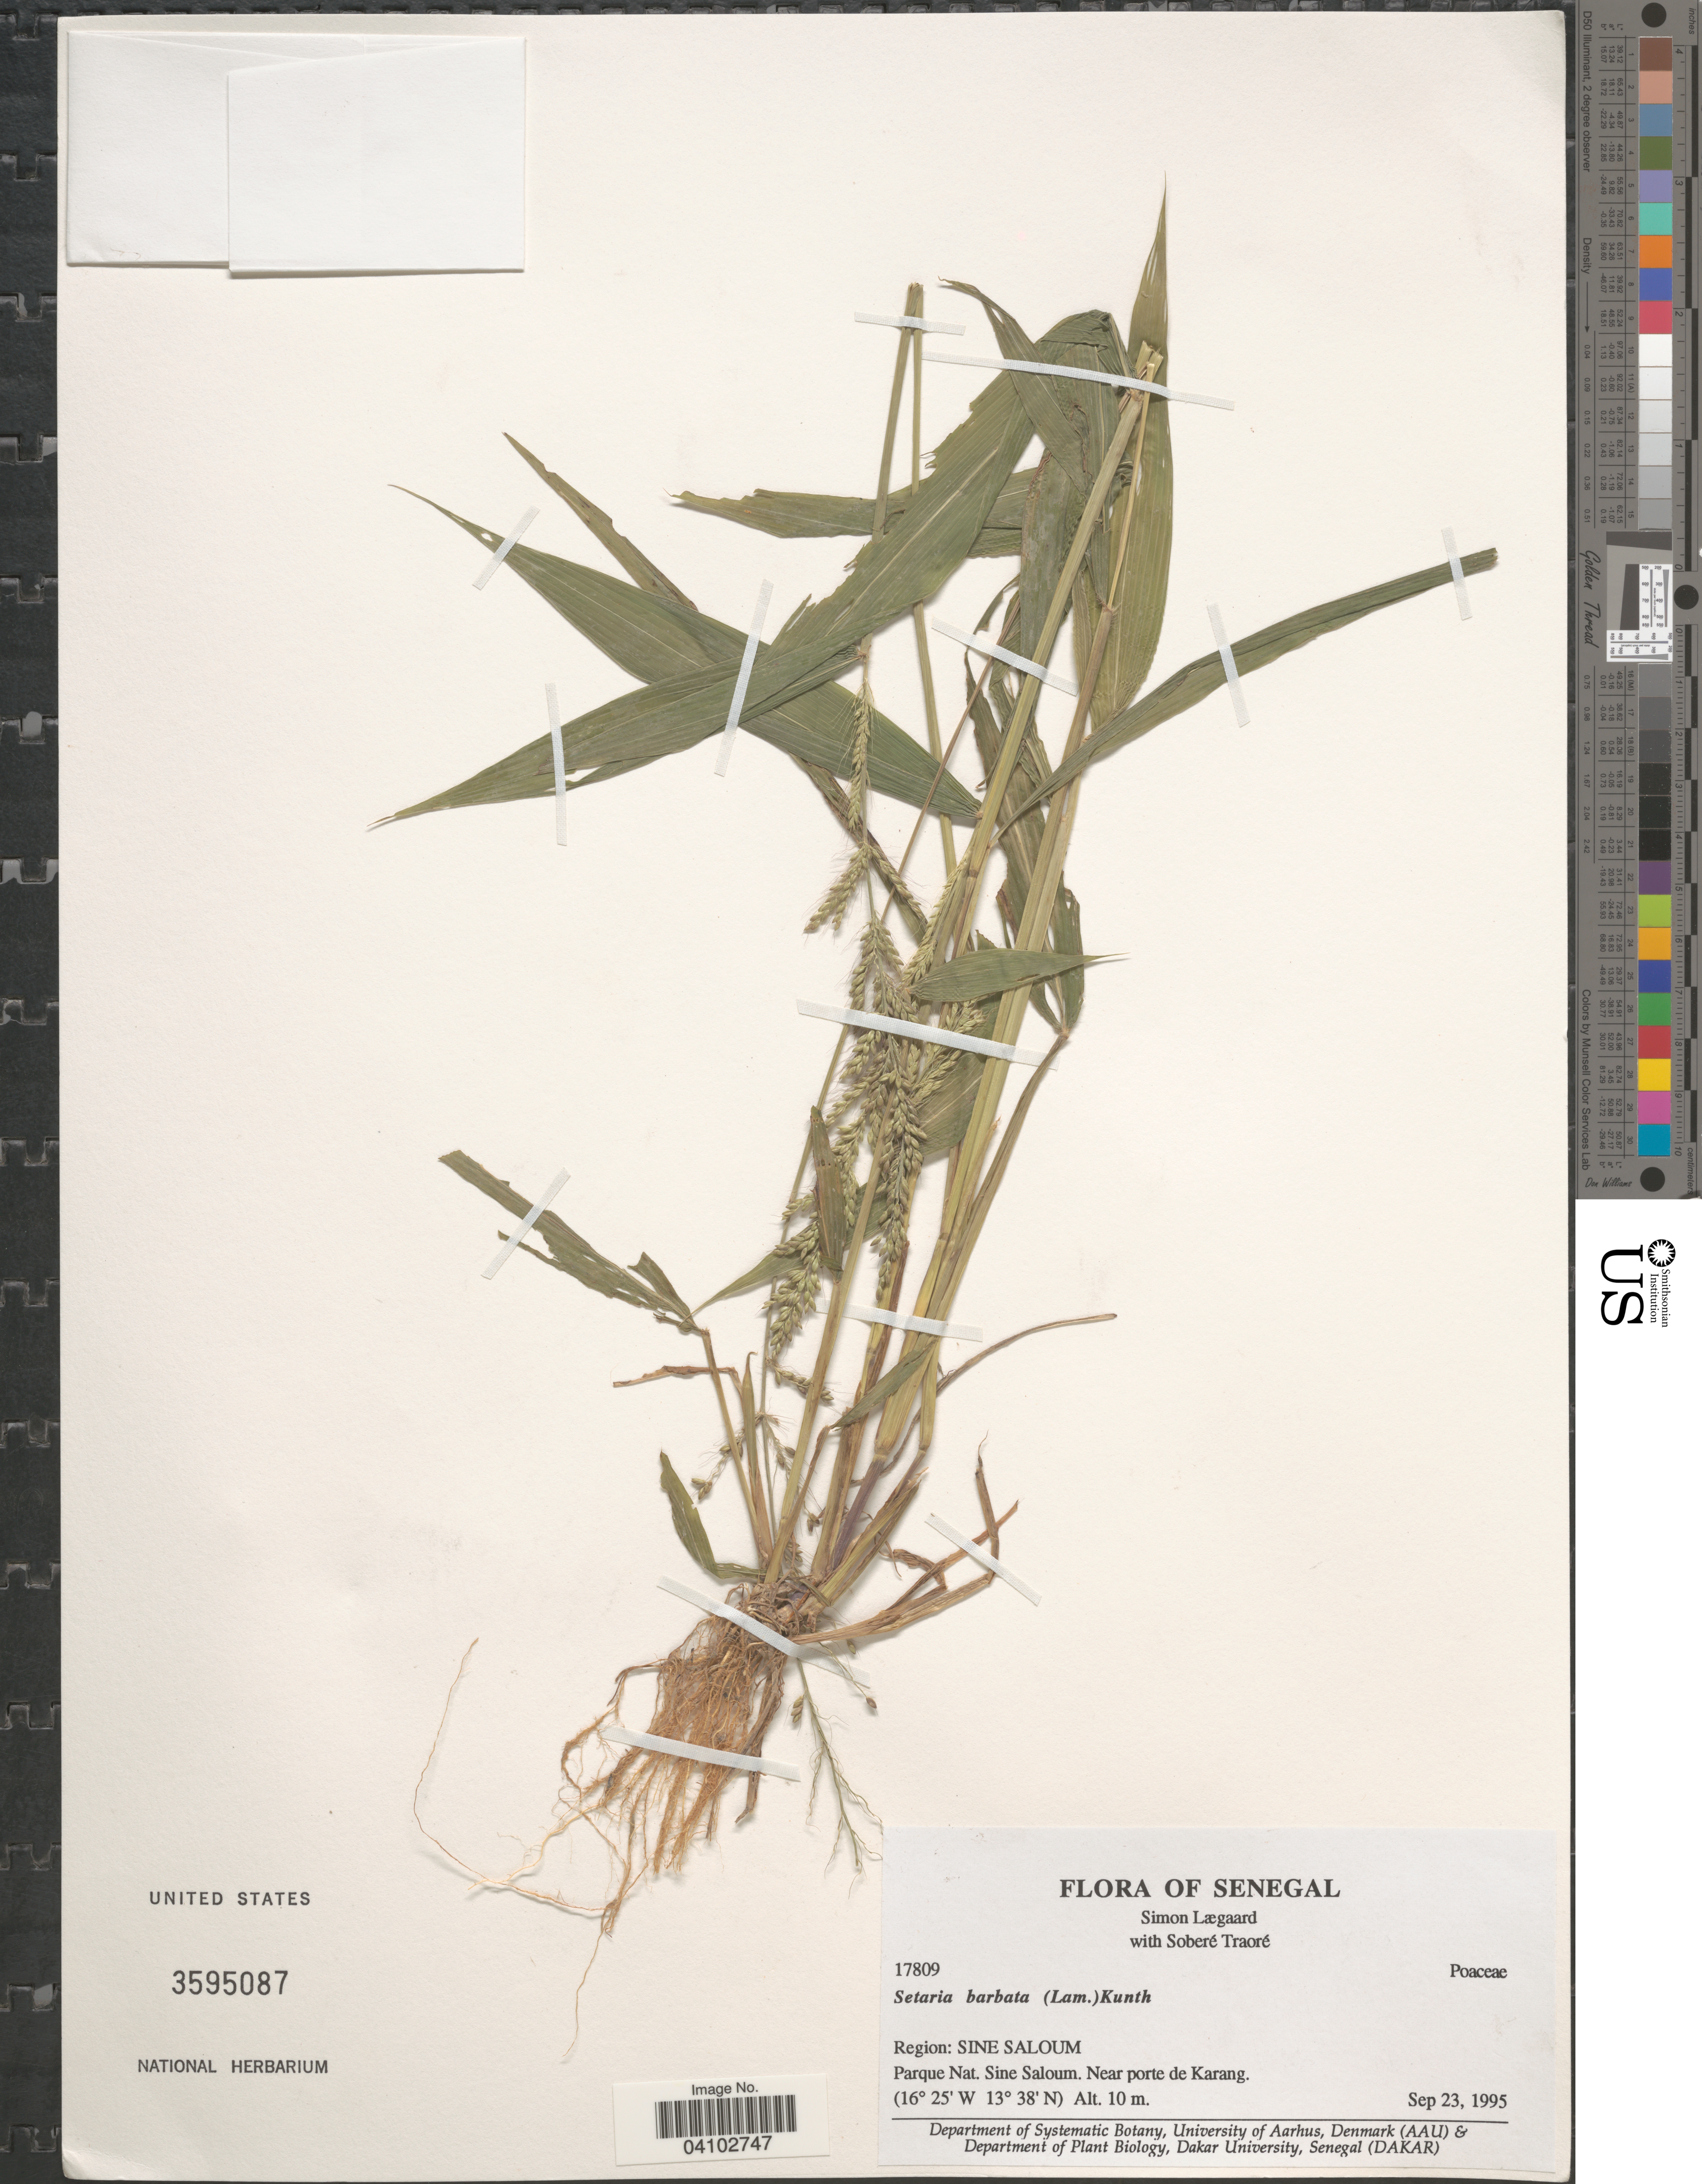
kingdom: Plantae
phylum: Tracheophyta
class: Liliopsida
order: Poales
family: Poaceae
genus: Setaria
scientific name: Setaria barbata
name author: (Lam.) Kunth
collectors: S. Lægaard & S. Traore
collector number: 17809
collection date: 1995-09-23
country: Senegal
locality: Region: Sine Saloum. Parque Nat. Sine Saloum. Near porte de Karang.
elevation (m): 10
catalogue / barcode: US 3595087